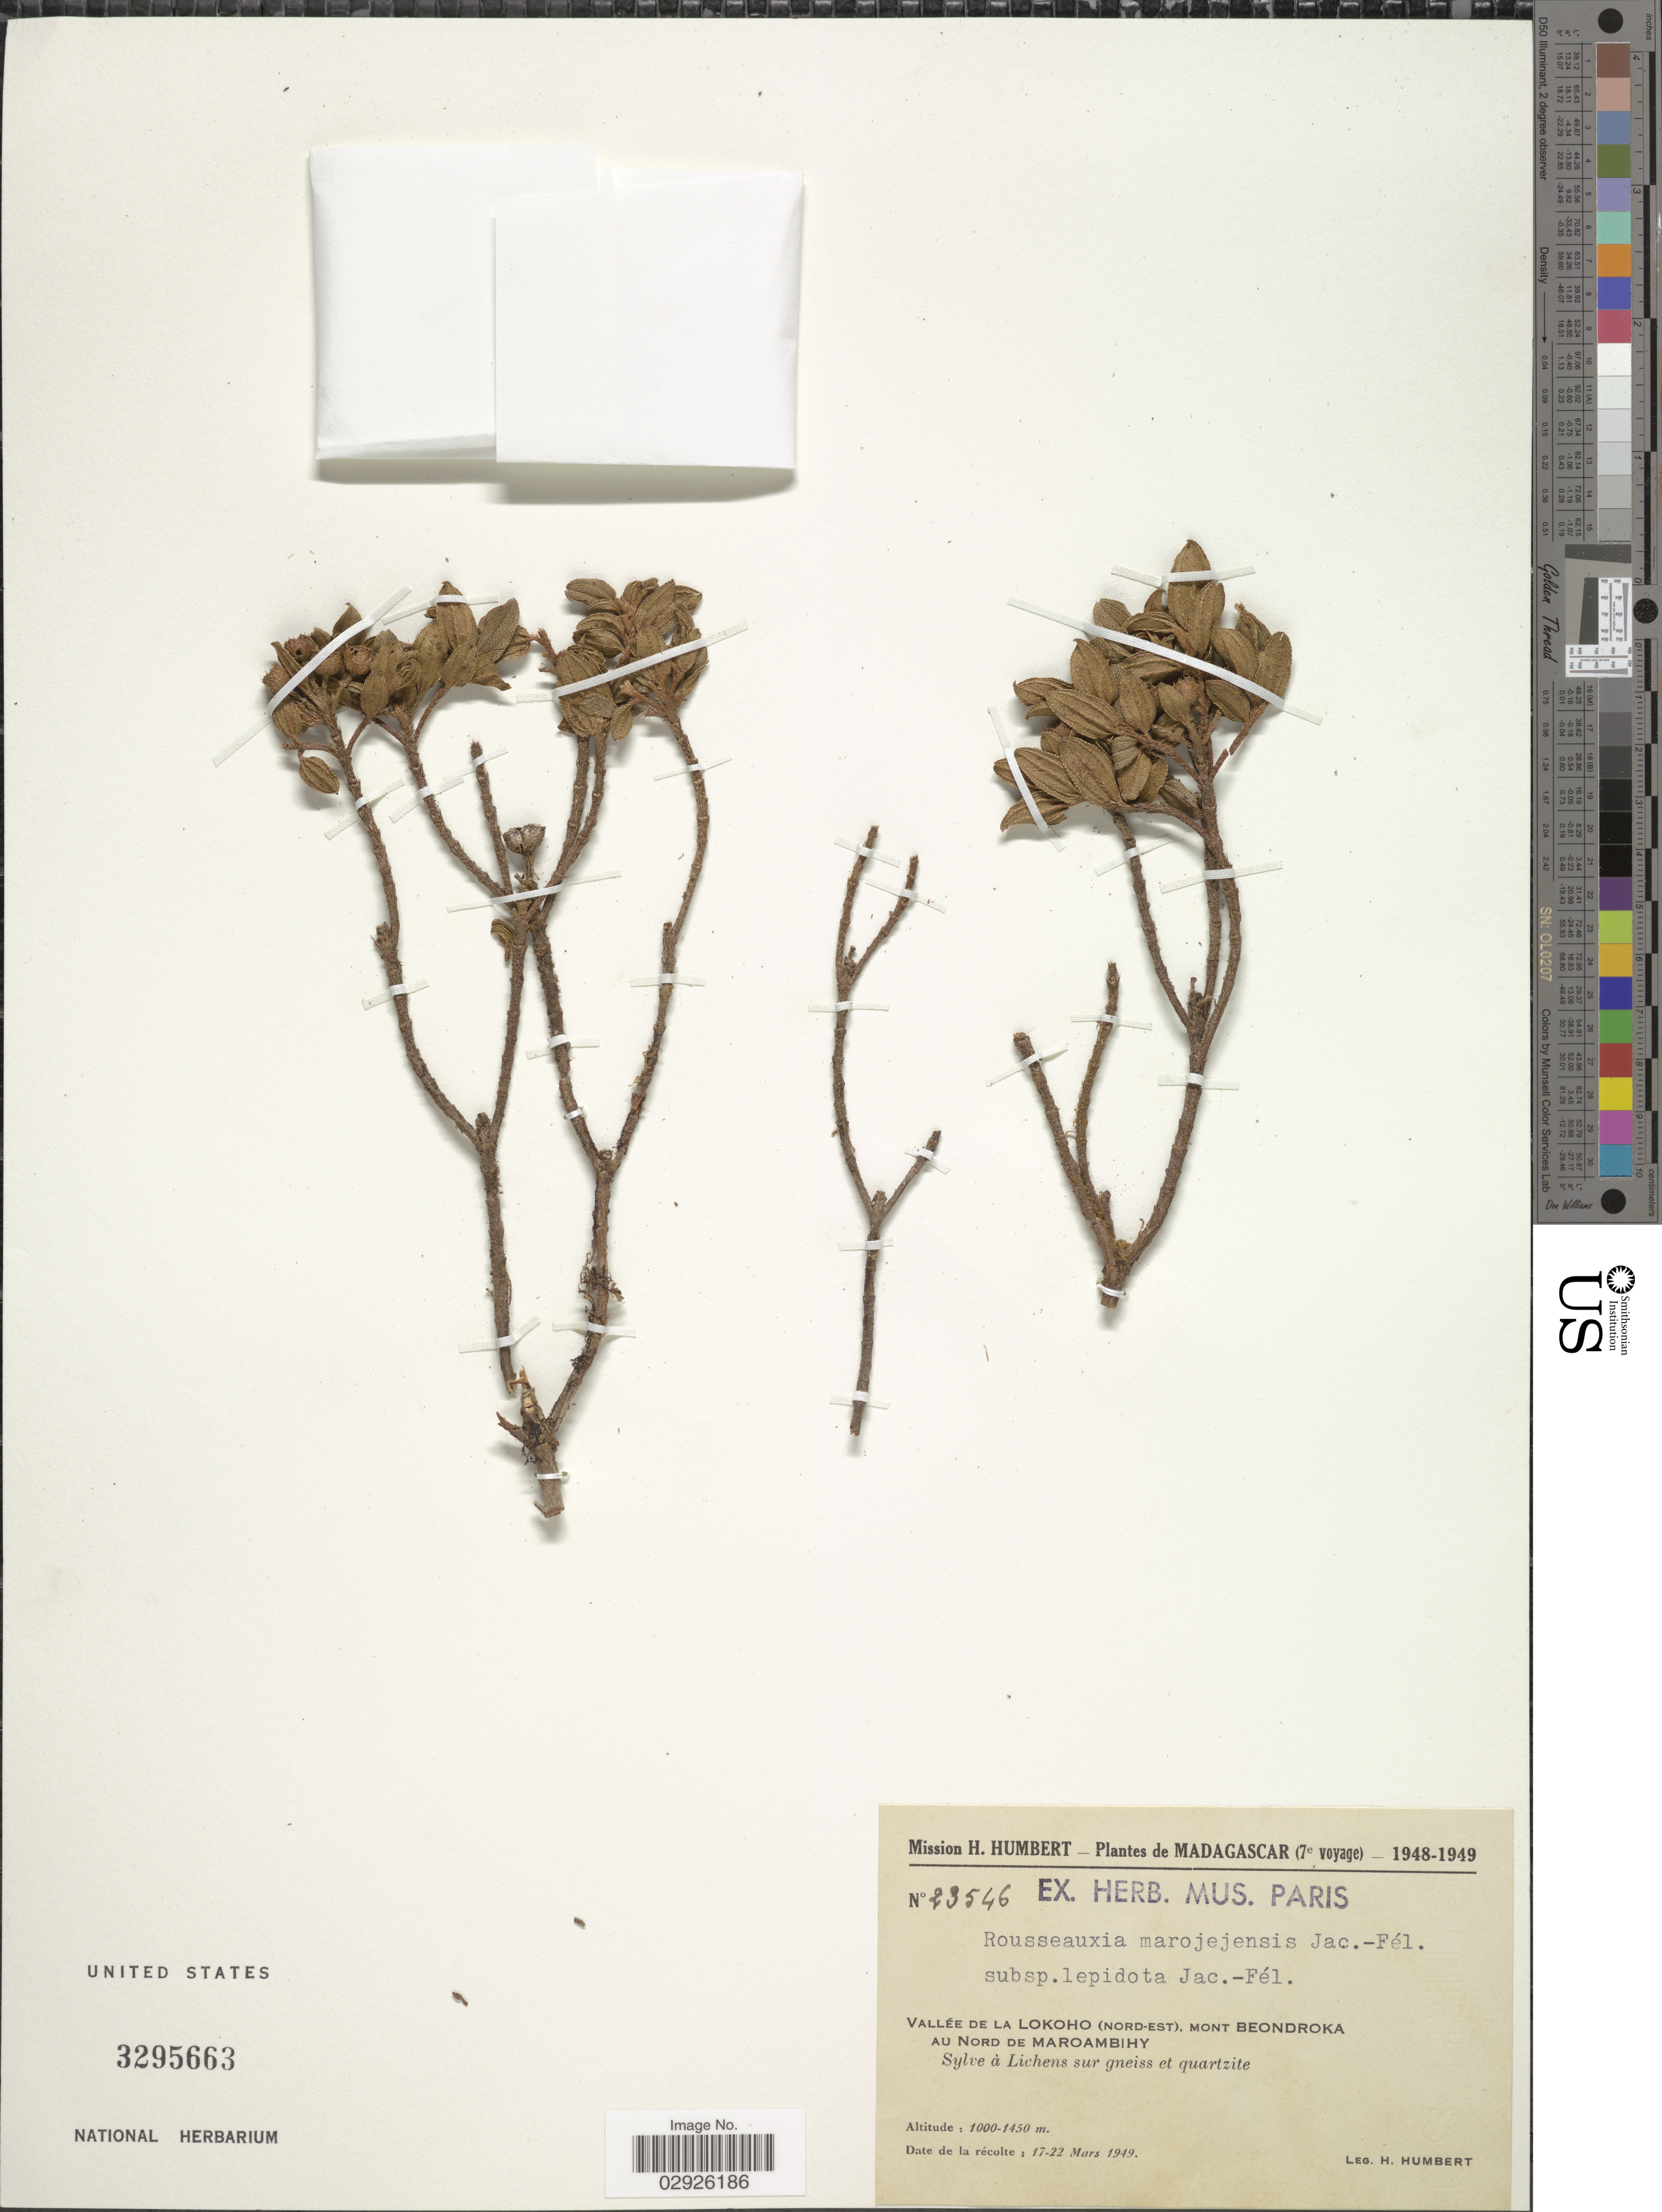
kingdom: Plantae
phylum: Tracheophyta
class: Magnoliopsida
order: Myrtales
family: Melastomataceae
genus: Rousseauxia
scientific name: Rousseauxia marojejensis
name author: Jacq.-Fél.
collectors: H. Humbert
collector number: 23546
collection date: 1949-03-17/1949-03-22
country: Madagascar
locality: Vallée de la Lokoho (Nord-est), Mont Beondroka au Nord de Maroambihy.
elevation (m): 1000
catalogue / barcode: US 3295663